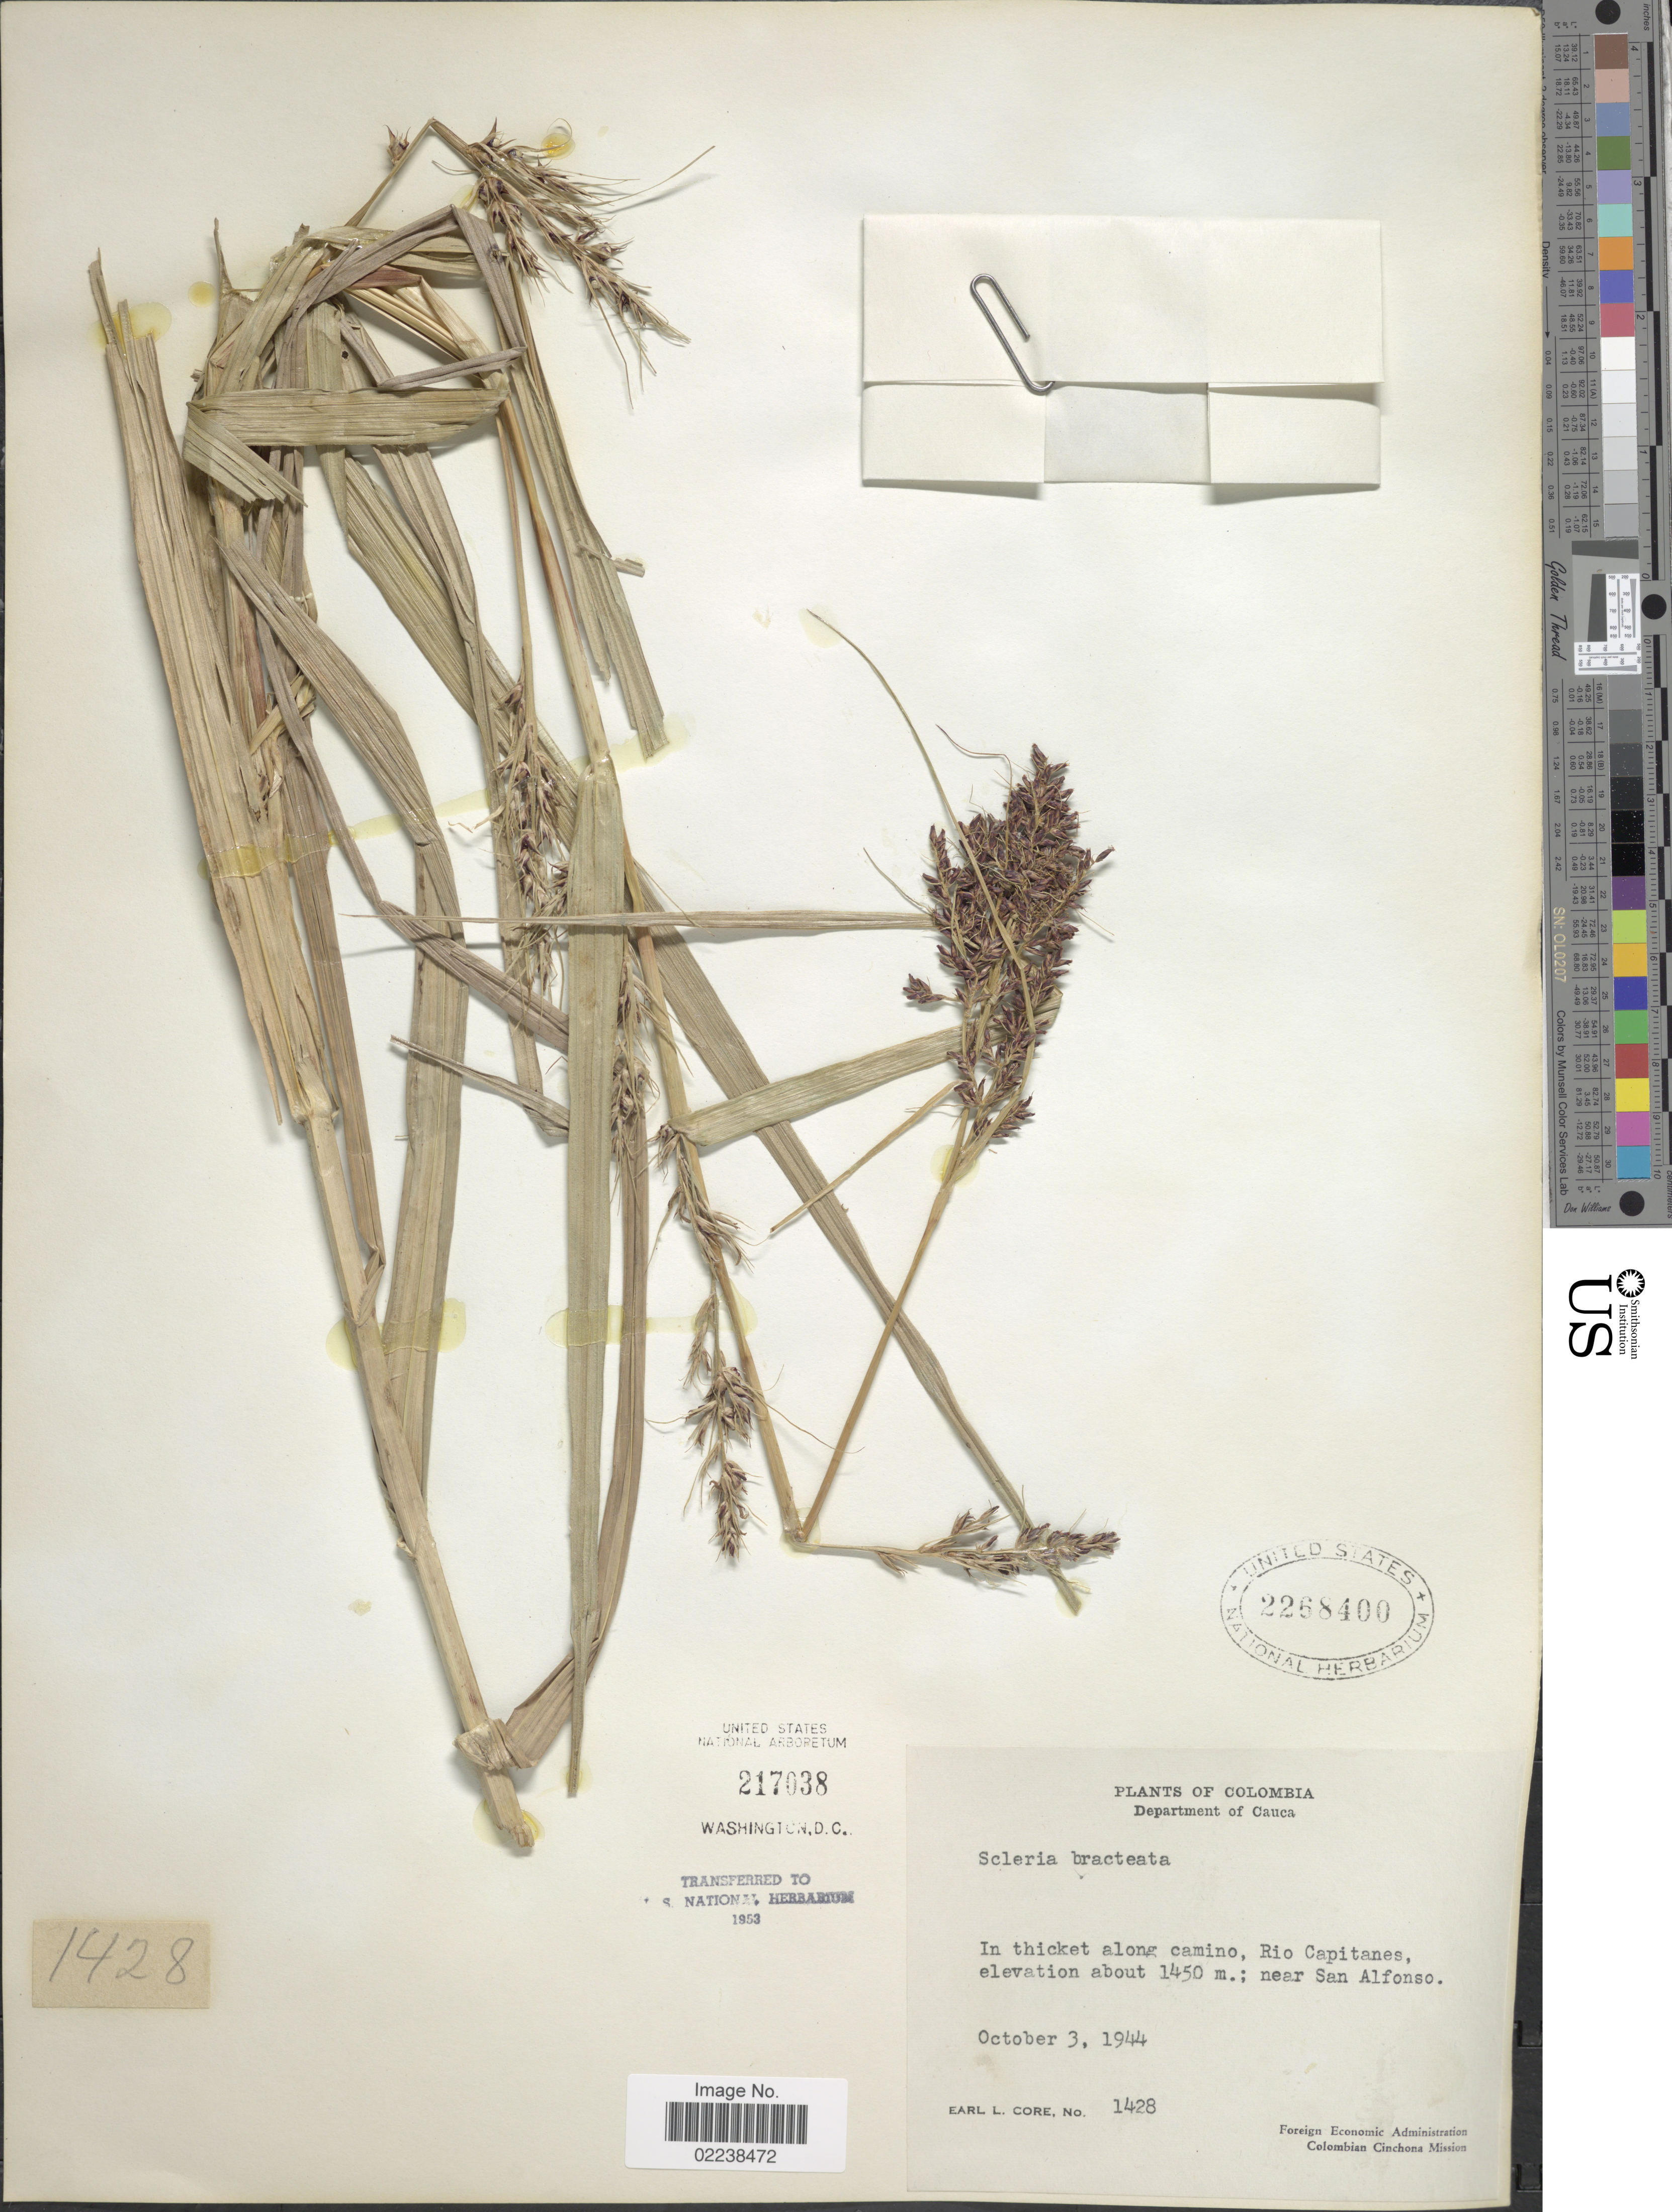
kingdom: Plantae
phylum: Tracheophyta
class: Liliopsida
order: Poales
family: Cyperaceae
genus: Scleria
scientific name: Scleria bracteata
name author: Cav.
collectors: E. L. Core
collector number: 1428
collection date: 1944-10-03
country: Colombia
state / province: Cauca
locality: Department of Cauca. In thicker along camino, Rio Capitanes; near San Alfonso.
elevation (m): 1450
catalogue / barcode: US 2268400